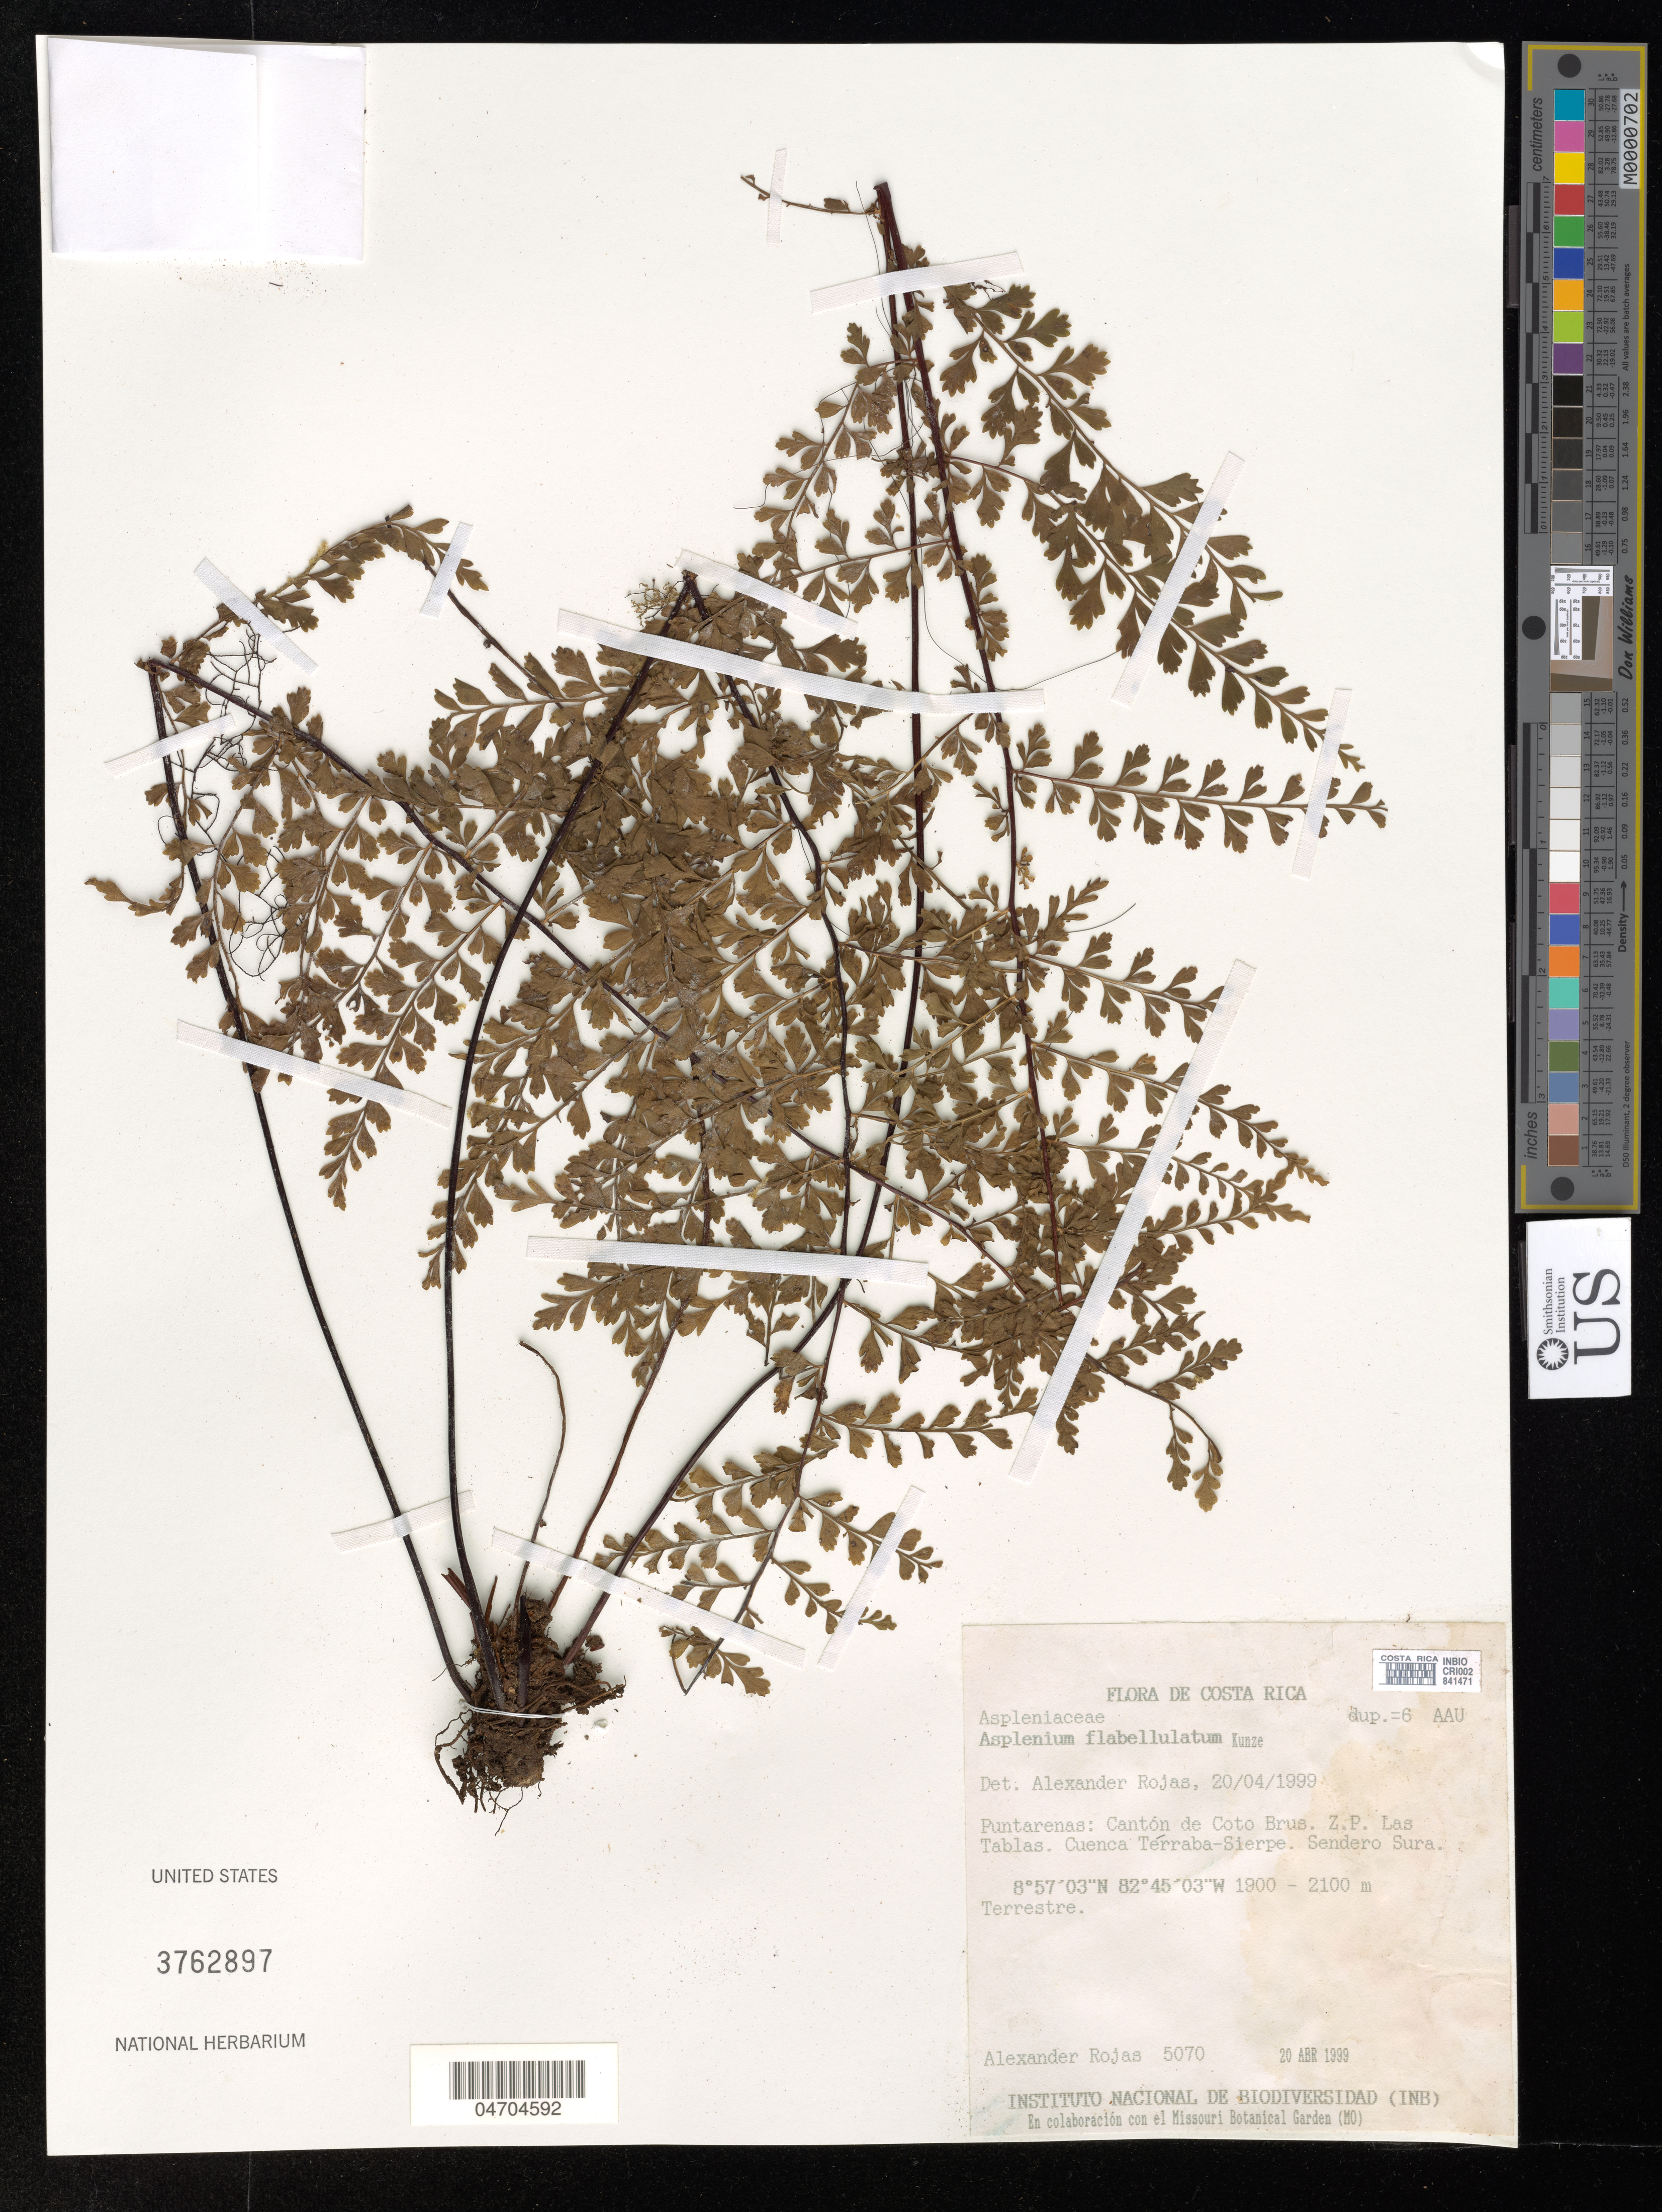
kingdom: Plantae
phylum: Tracheophyta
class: Polypodiopsida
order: Polypodiales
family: Aspleniaceae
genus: Asplenium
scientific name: Asplenium flabellulatum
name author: Kunze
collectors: A. Rojas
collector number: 5070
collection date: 1999-04-20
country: Costa Rica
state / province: Puntarenas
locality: Cantón de Coto Brus. Z.P. Las Tablas. Cuenca Térraba-Sierpe. Sendero Sura.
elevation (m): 1900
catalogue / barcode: US 3762897